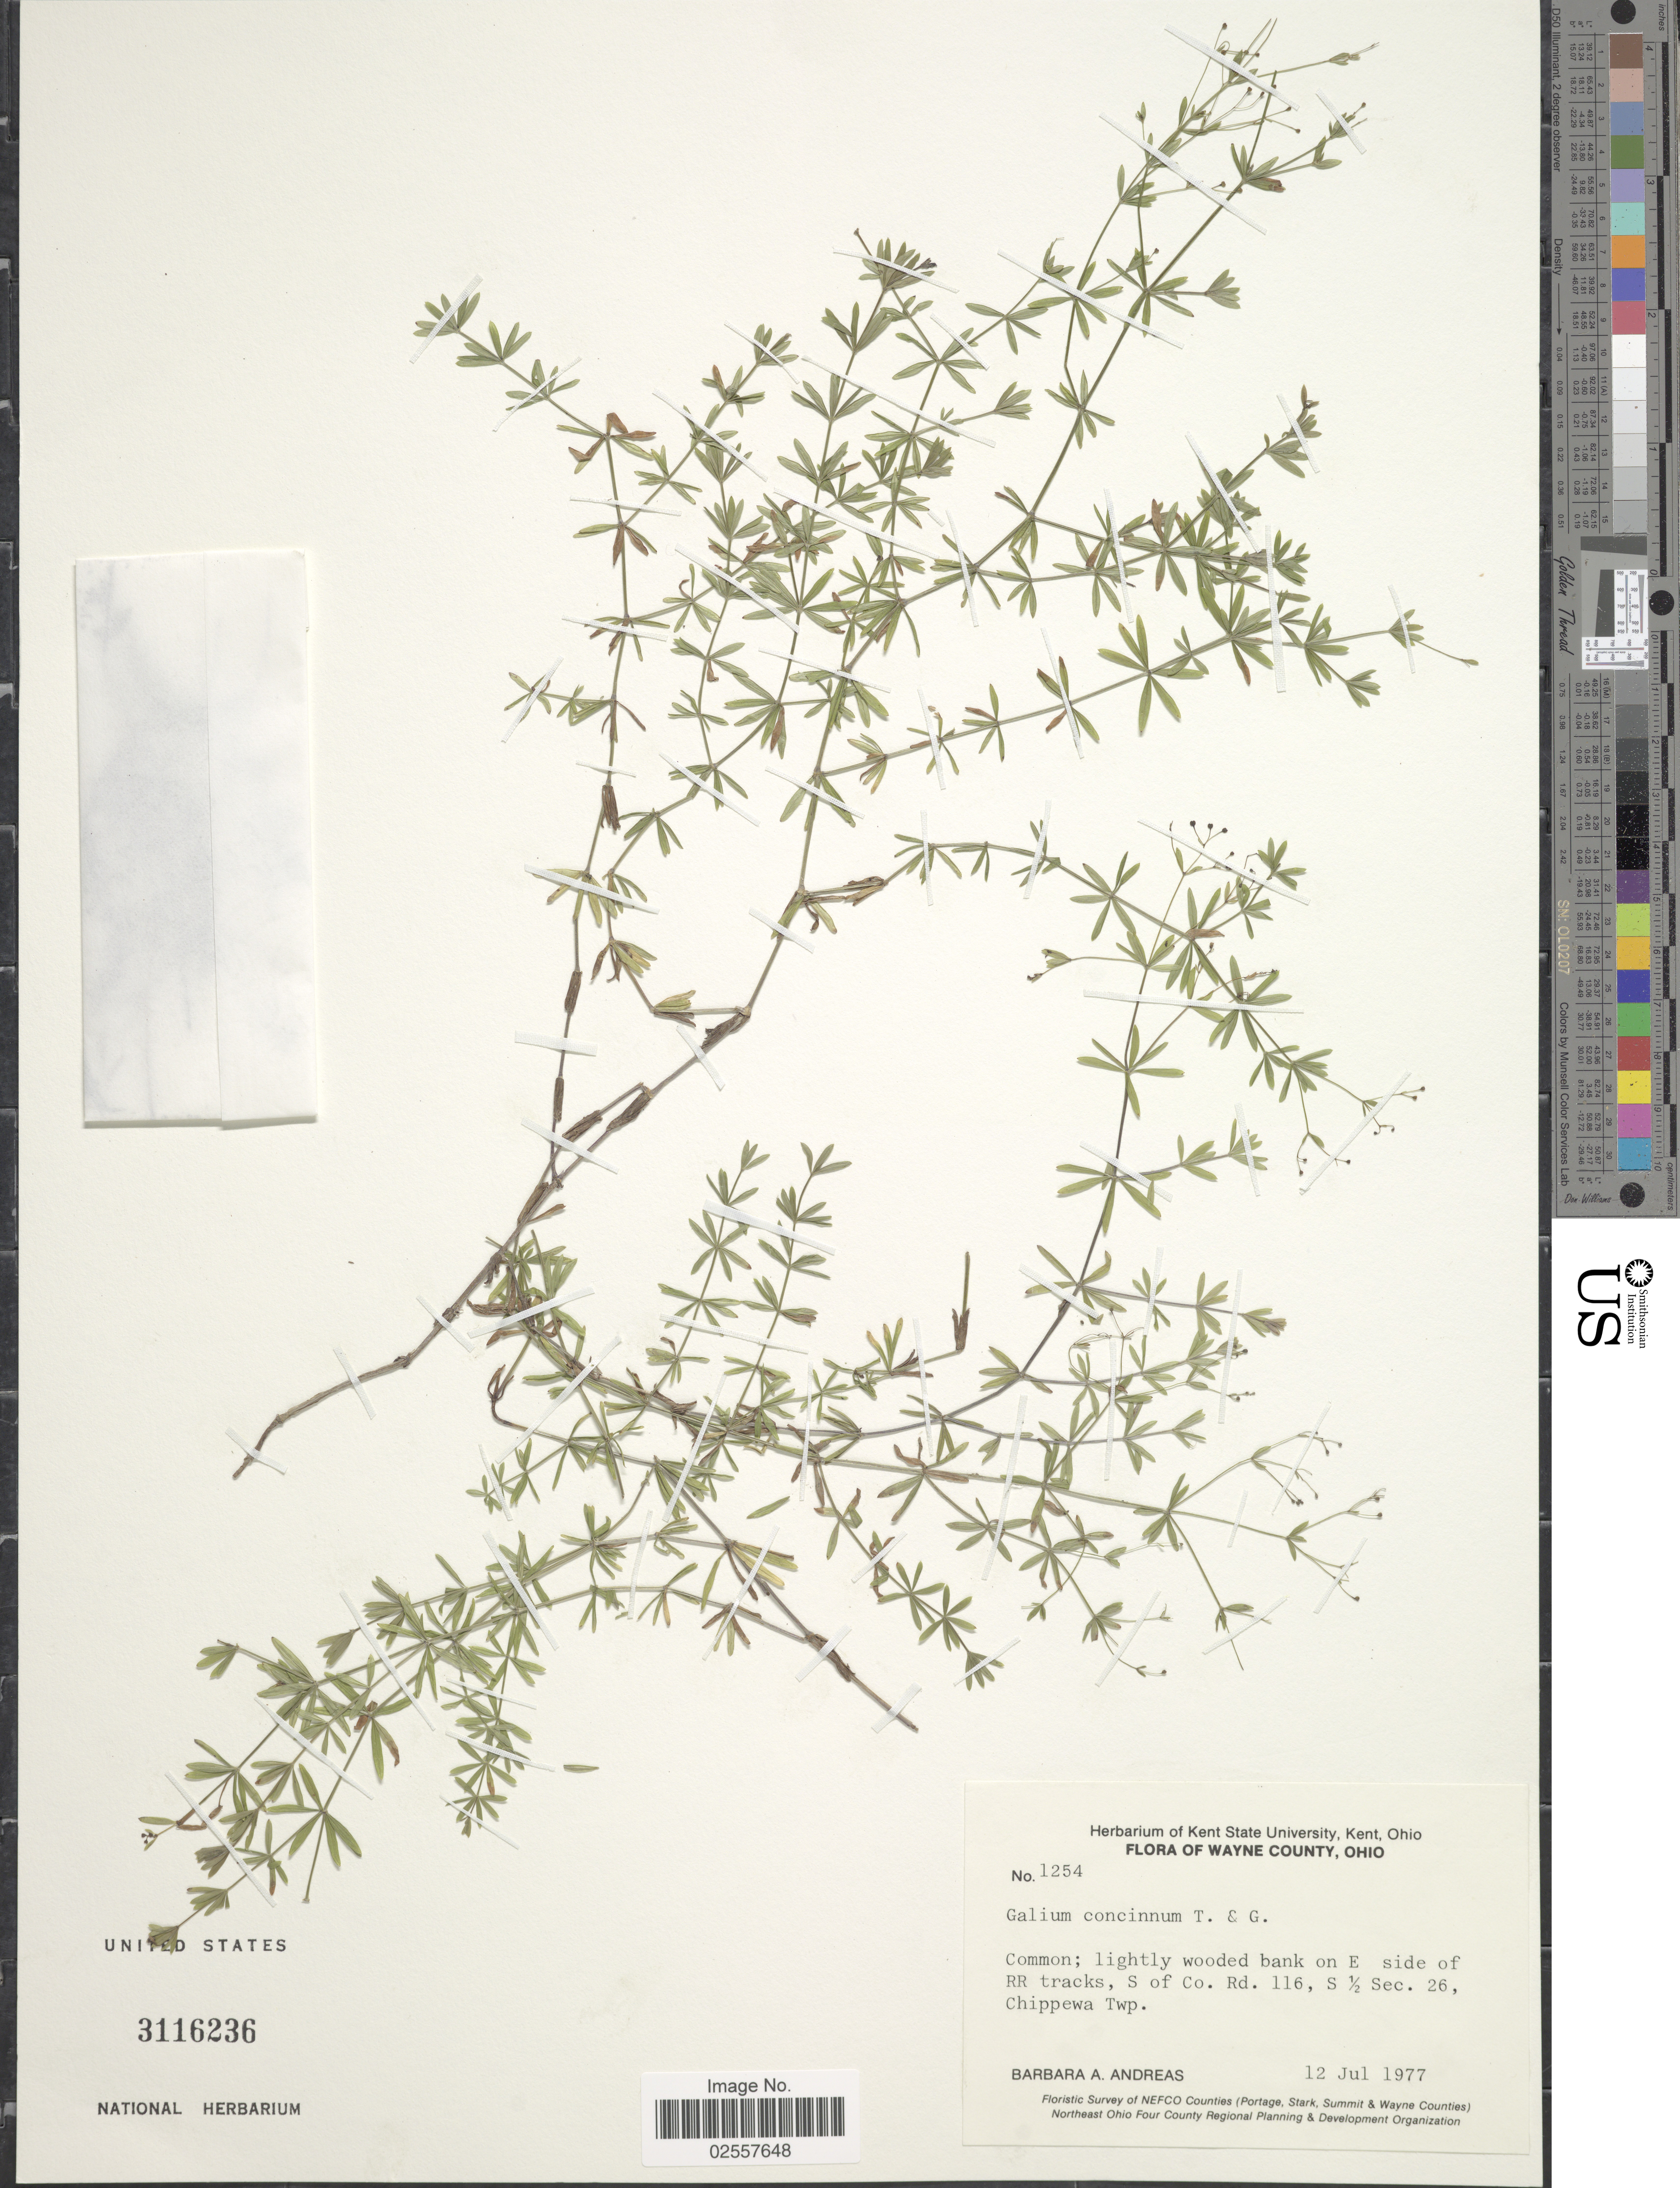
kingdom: Plantae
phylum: Tracheophyta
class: Magnoliopsida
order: Gentianales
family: Rubiaceae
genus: Galium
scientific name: Galium concinnum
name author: Torr. & A. Gray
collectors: B. A. Andreas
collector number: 1254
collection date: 1977-07-12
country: United States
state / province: Ohio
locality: Wayne County. Lightly wooded bank on E side of RR tracks, S of Co. Rd. 116, S 1/2 Sec. 26, Chippewa Twp.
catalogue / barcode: US 3116236